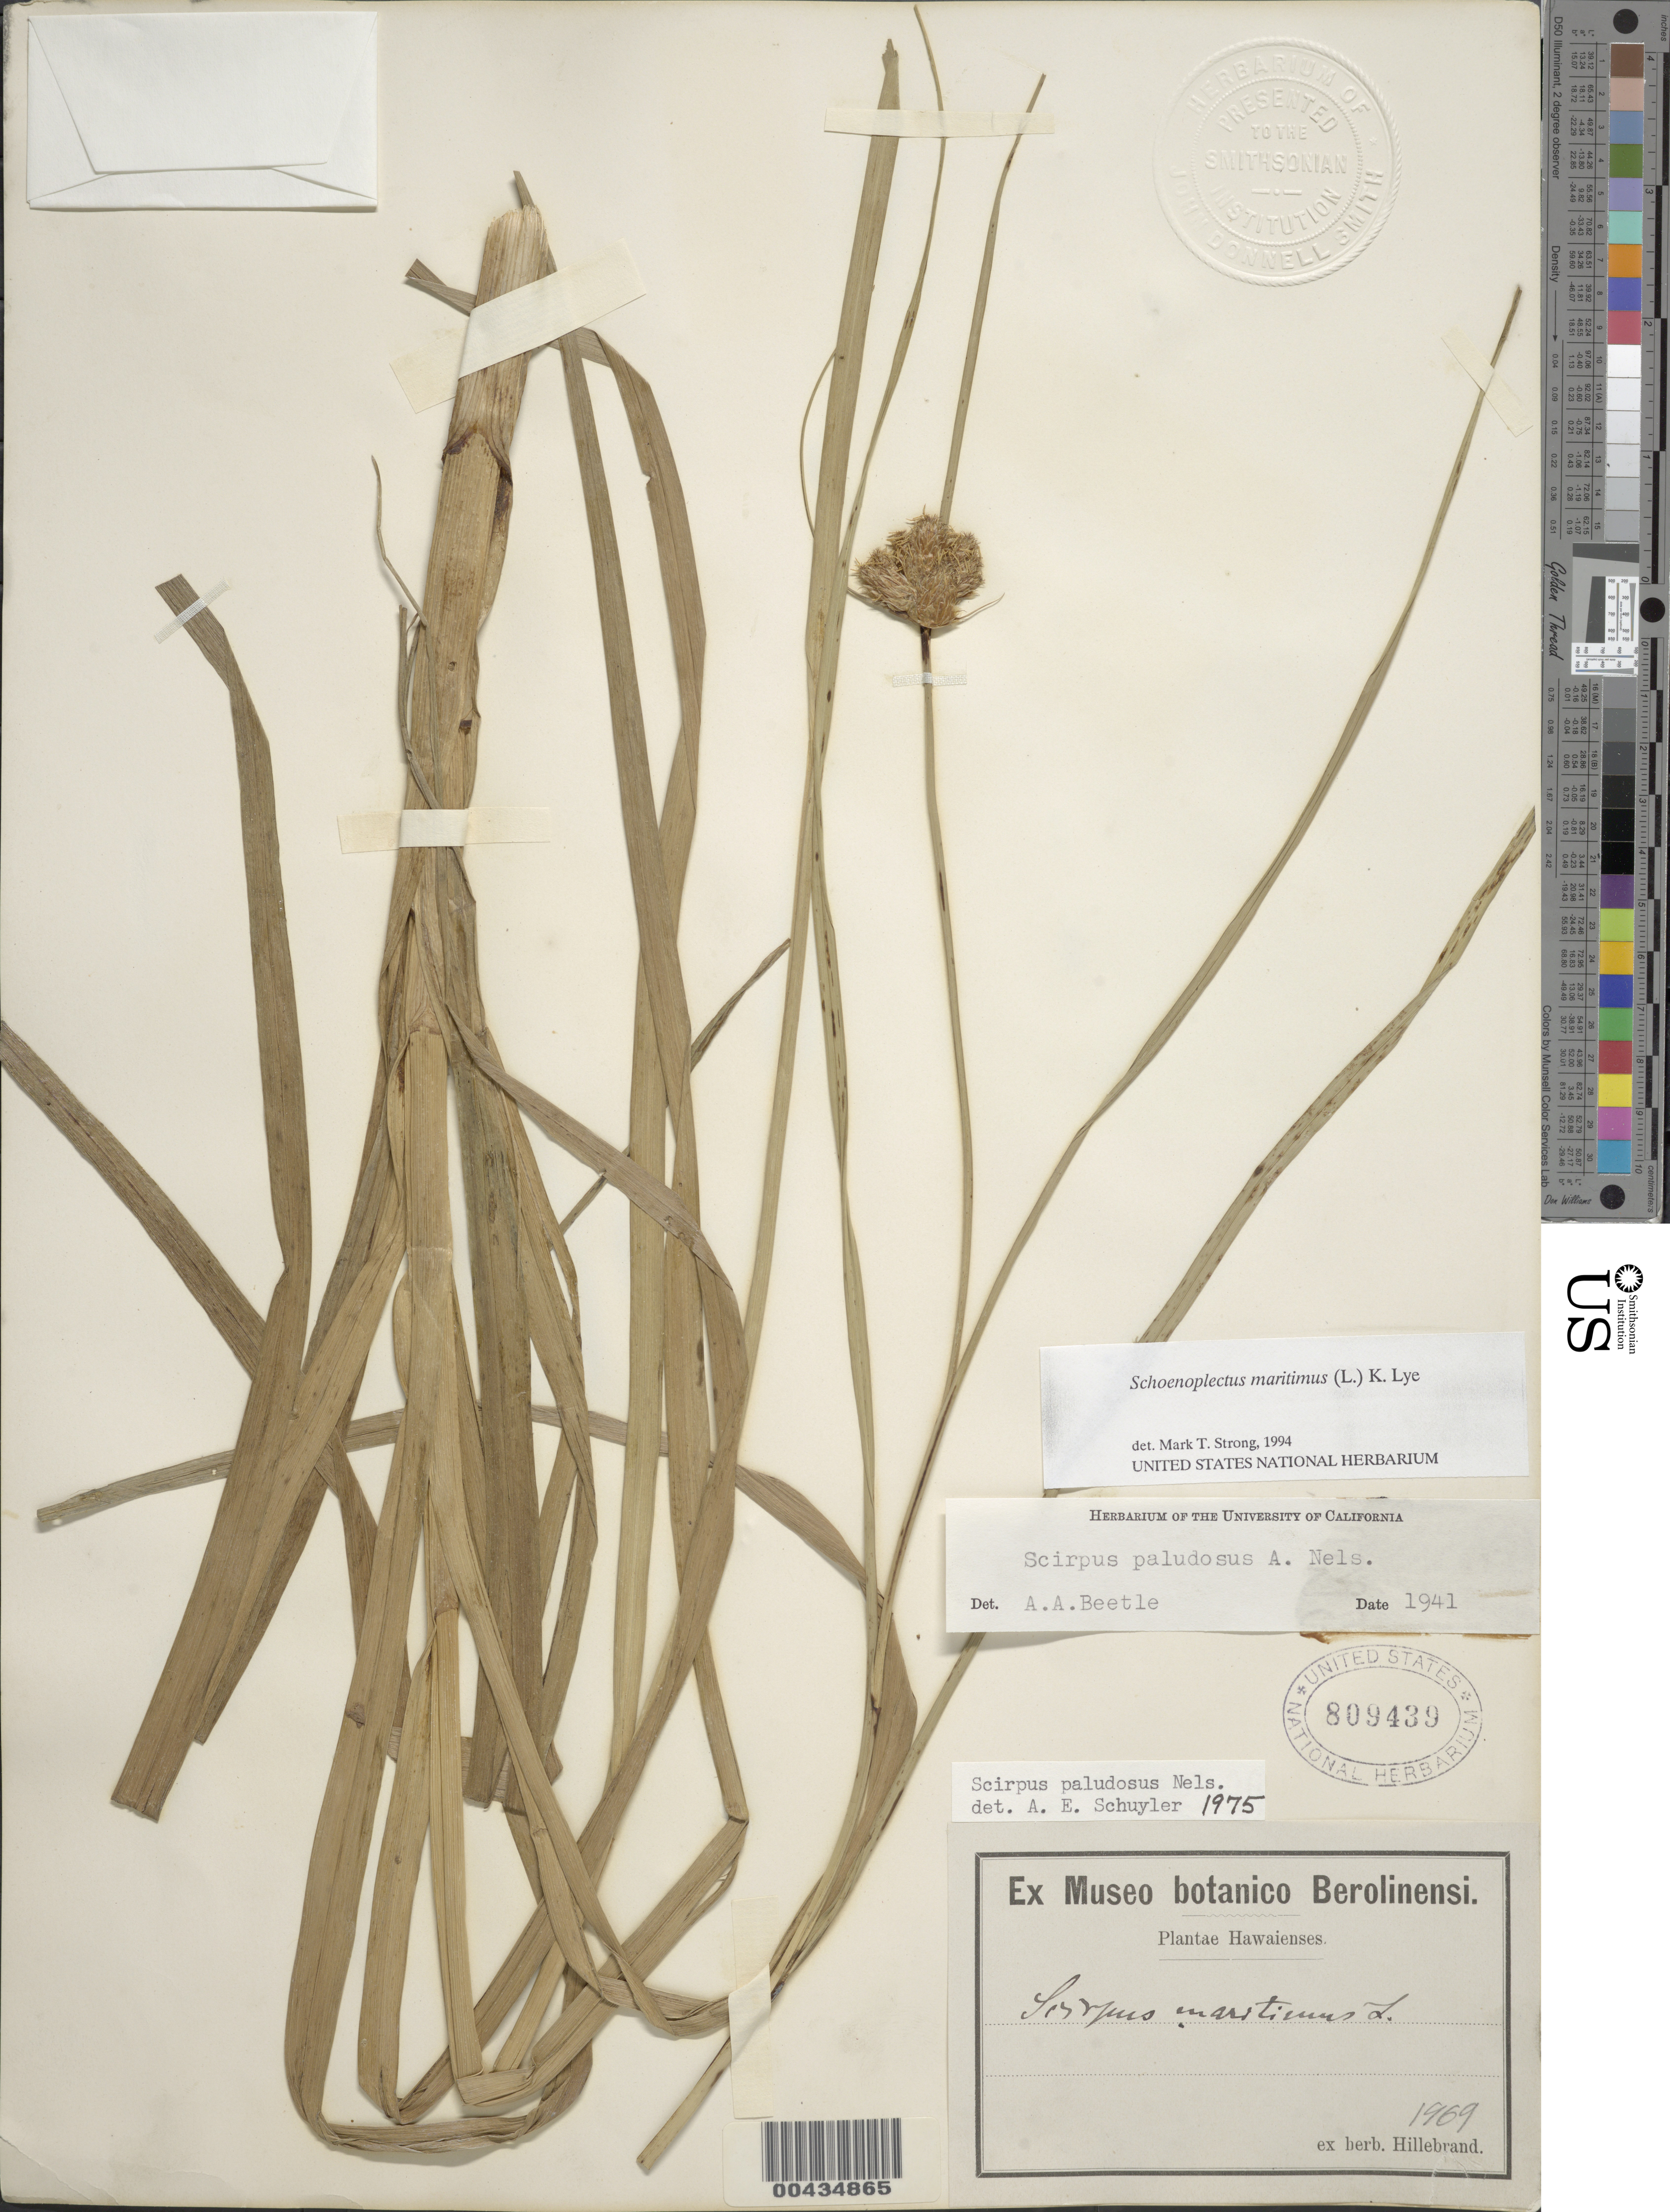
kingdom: Plantae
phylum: Tracheophyta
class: Liliopsida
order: Poales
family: Cyperaceae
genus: Bolboschoenus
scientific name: Bolboschoenus maritimus subsp. paludosus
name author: (A. Nelson) T. Koyama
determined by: Strong, M. T., (US), Smithsonian Institution - National Museum of Natural History (UNITED STATES)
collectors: W. Hillebrand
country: United States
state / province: Hawaii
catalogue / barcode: US 809439